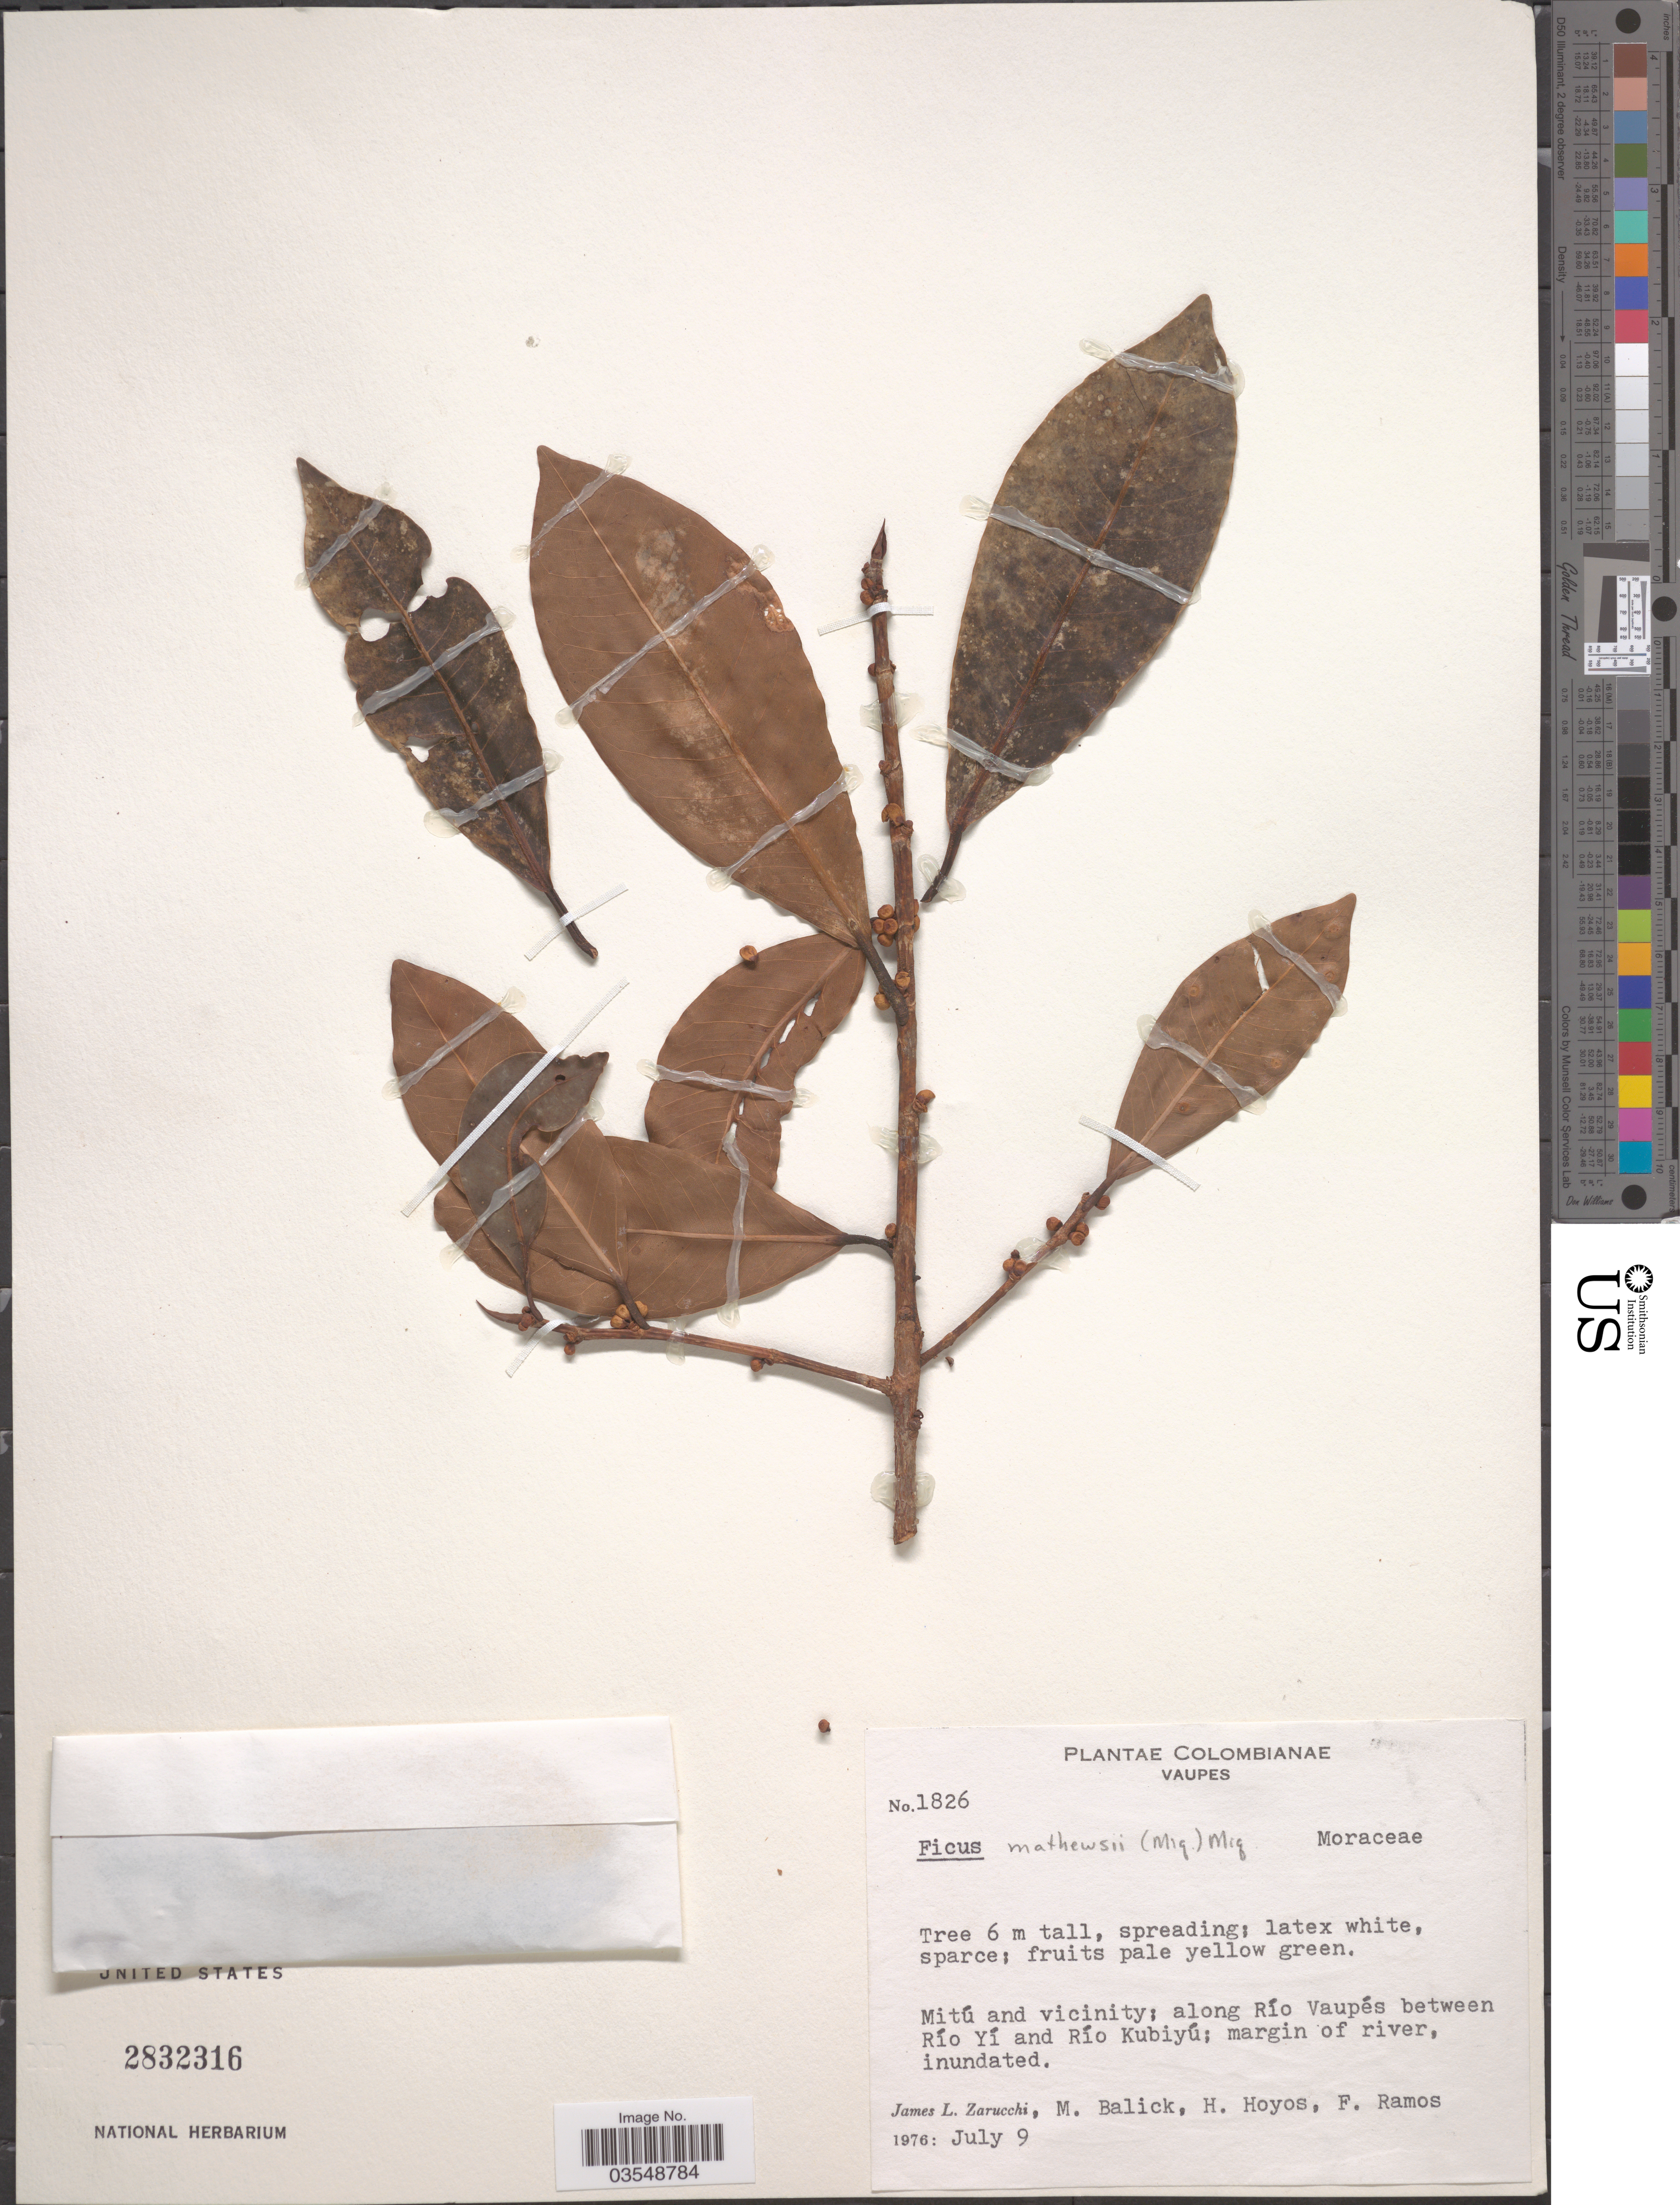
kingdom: Plantae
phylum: Tracheophyta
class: Magnoliopsida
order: Rosales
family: Moraceae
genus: Ficus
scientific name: Ficus mathewsii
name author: (Miq.) Miq.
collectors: J. L. Zarucchi, M. Balick, H. Hoyos & F. Ramos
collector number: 1826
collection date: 1976-07-09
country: Colombia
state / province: Vaupés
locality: Mitú and vicinity; along Río Vaupés between Rí Yí and Río Kubiyú.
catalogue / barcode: US 2832316